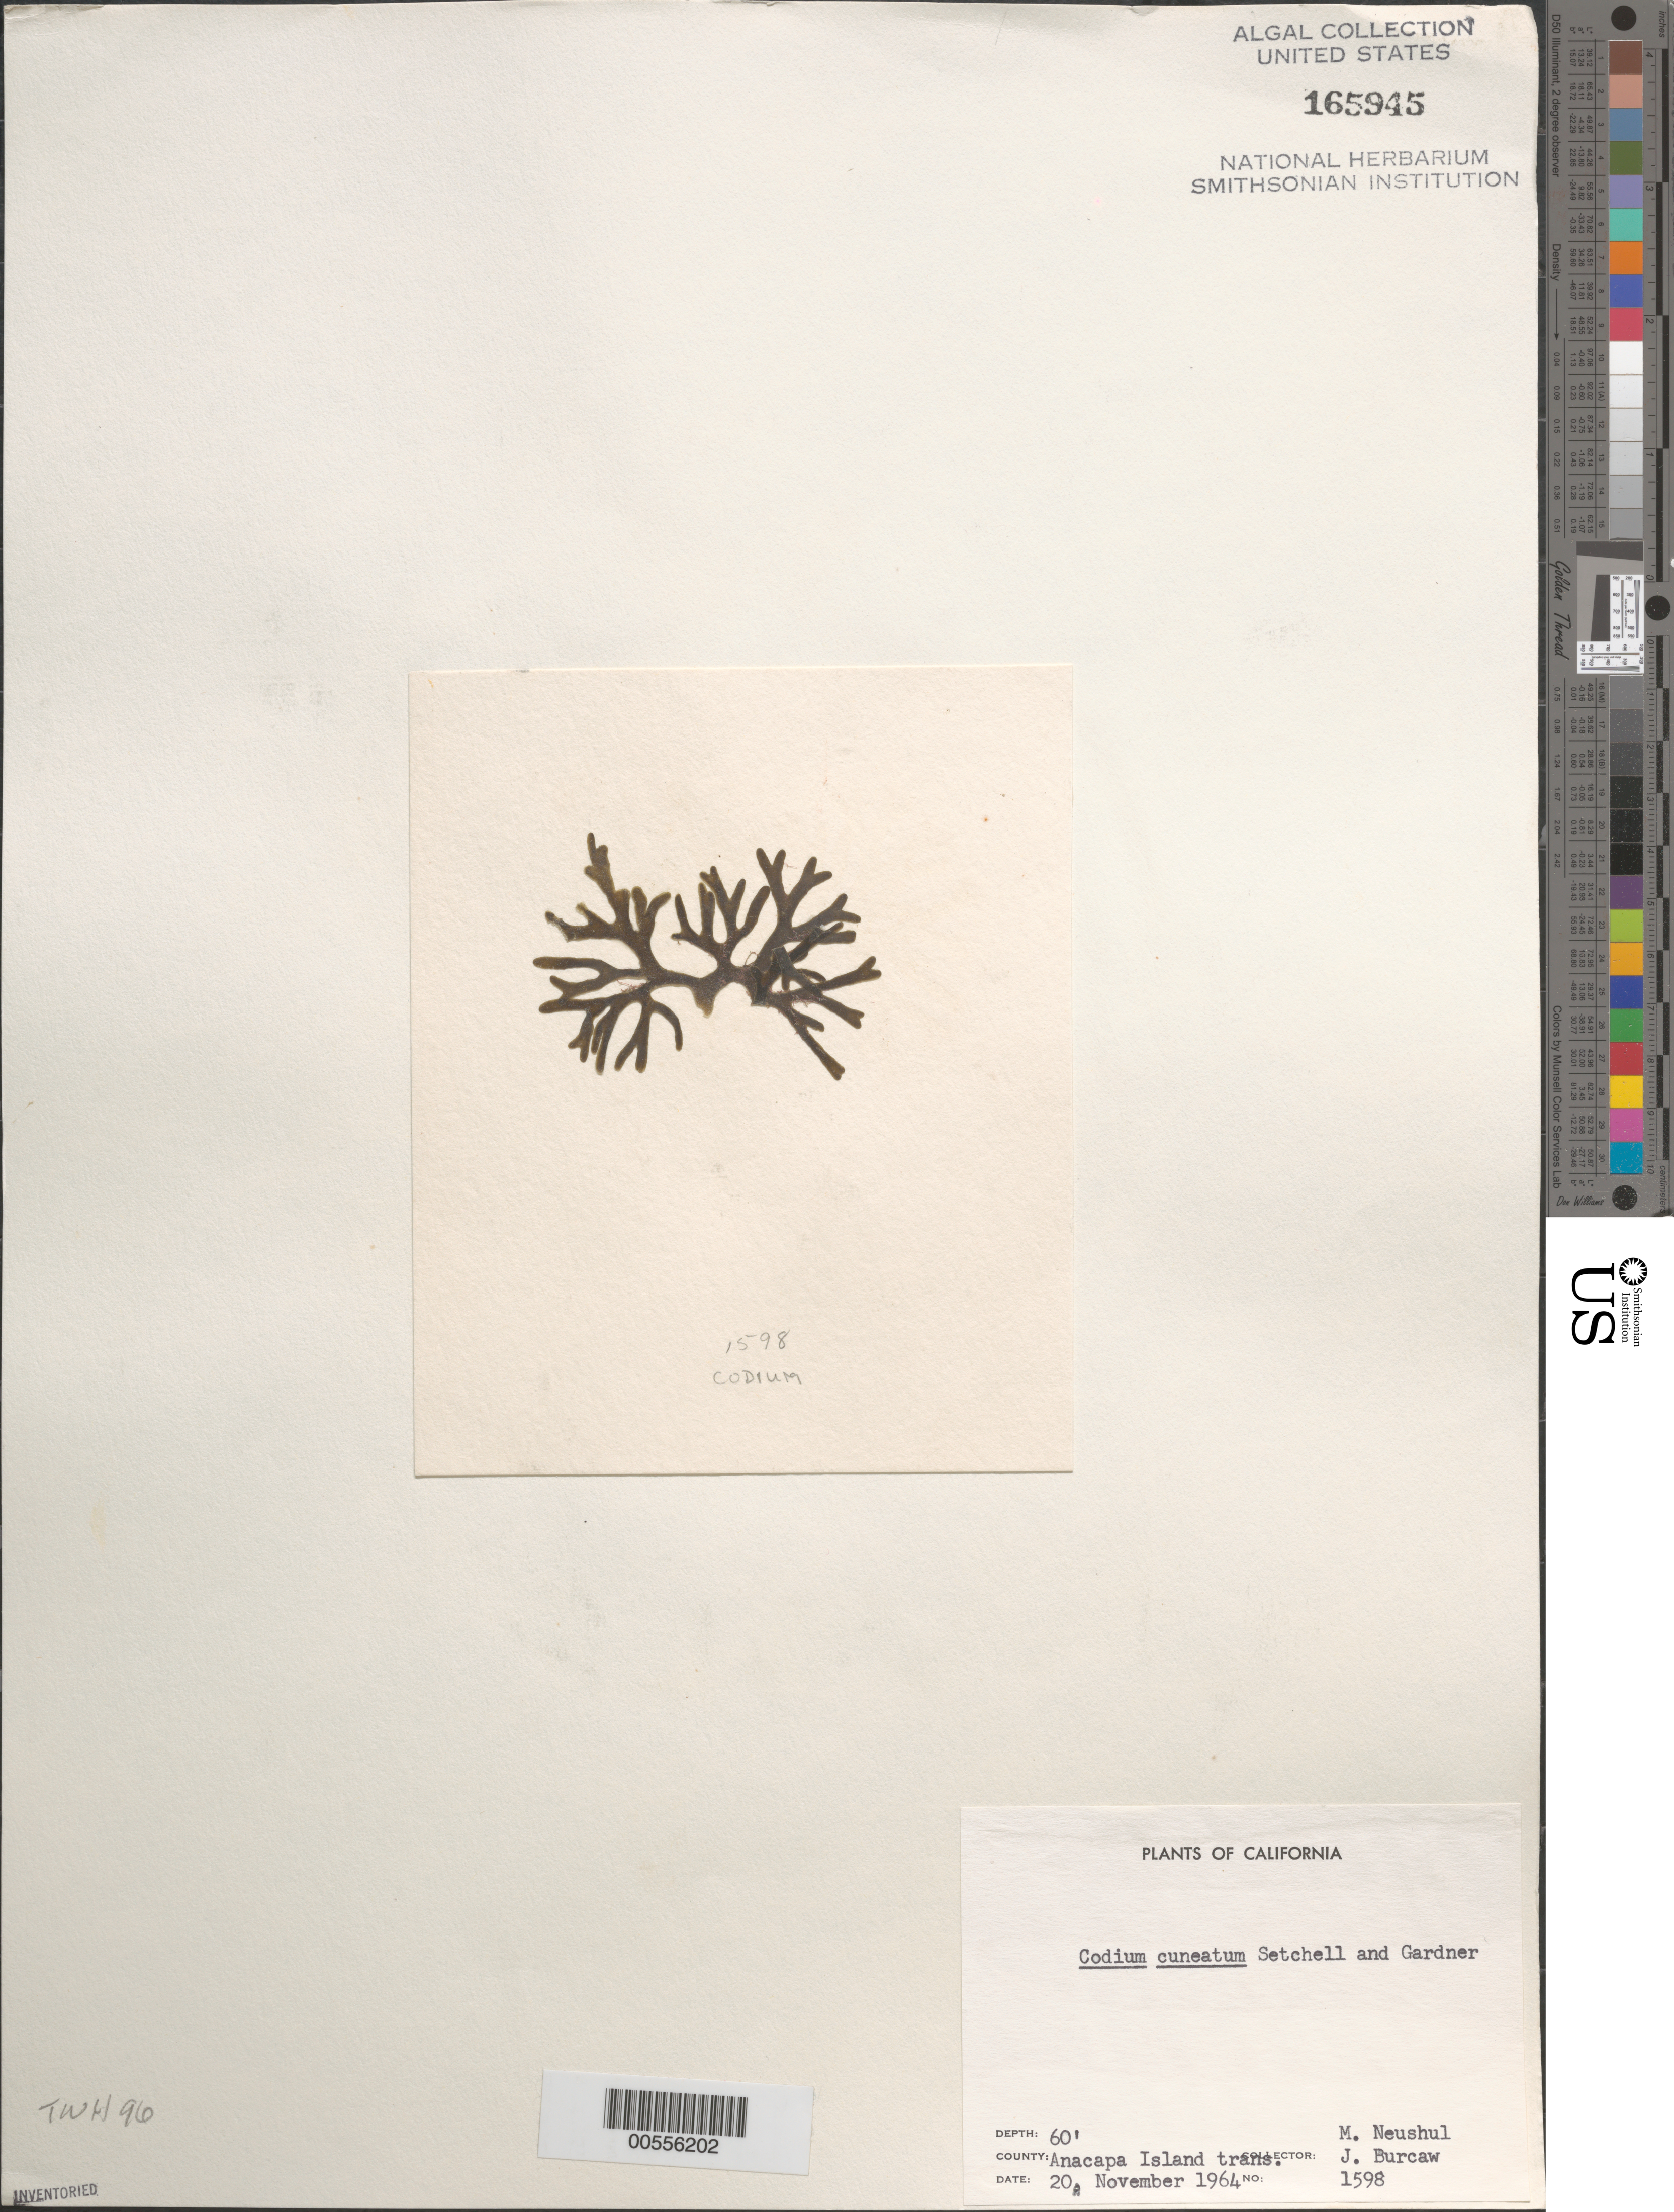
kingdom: Plantae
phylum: Chlorophyta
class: Ulvophyceae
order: Bryopsidales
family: Codiaceae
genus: Codium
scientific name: Codium simulans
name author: Setch. & N.L. Gardner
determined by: Algae name updating Project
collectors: M. Neushul & J. Burcaw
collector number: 1598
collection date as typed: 20 Nov 1964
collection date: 1964-11-20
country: United States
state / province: California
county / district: Ventura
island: Anacapa Island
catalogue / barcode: US 165945